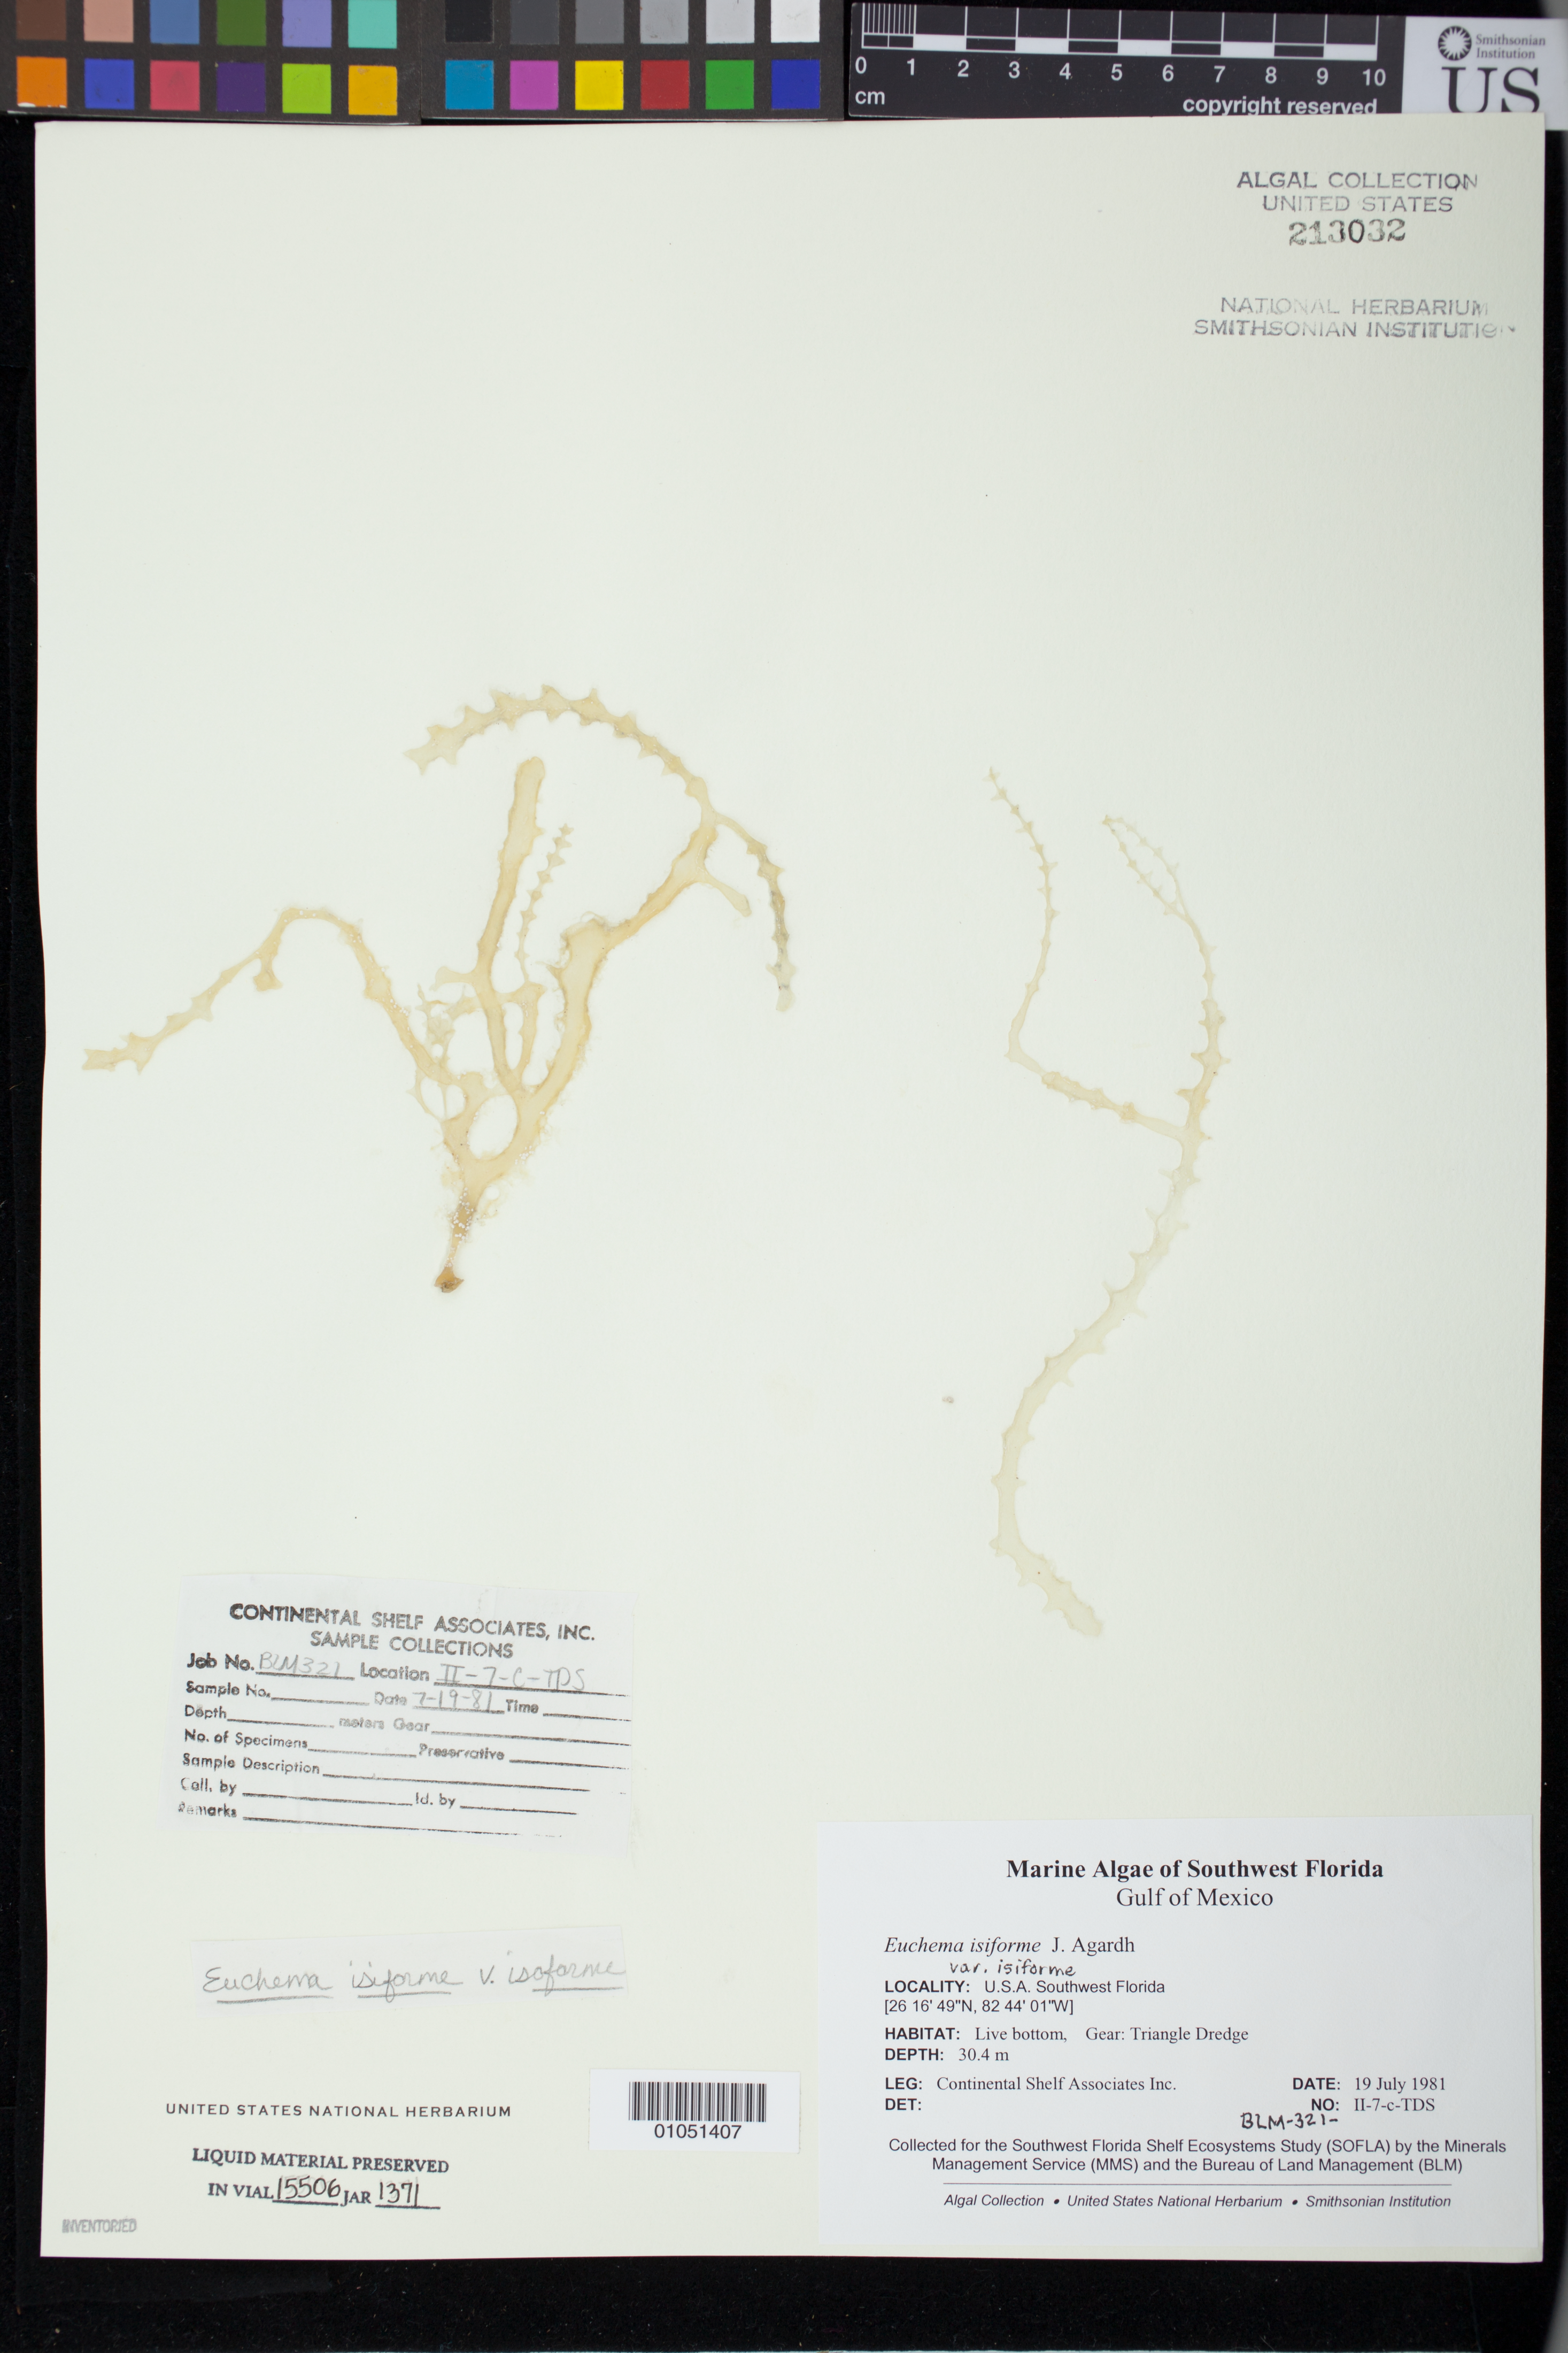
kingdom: Plantae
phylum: Rhodophyta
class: Florideophyceae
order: Gigartinales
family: Solieriaceae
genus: Eucheumatopsis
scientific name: Eucheumatopsis isiformis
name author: (C. Agardh) M.L. Núñez-Resendiz et al.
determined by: Algae name updating Project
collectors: Continental Shelf Associates for the MMS/BLM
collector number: BLM-321-II-7-C-TDS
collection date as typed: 19 Jul 1981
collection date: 1981-07-19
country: United States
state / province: Florida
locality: Gulf of Mexico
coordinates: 26 16'49"N, 82 44'01"W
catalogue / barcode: US 213032